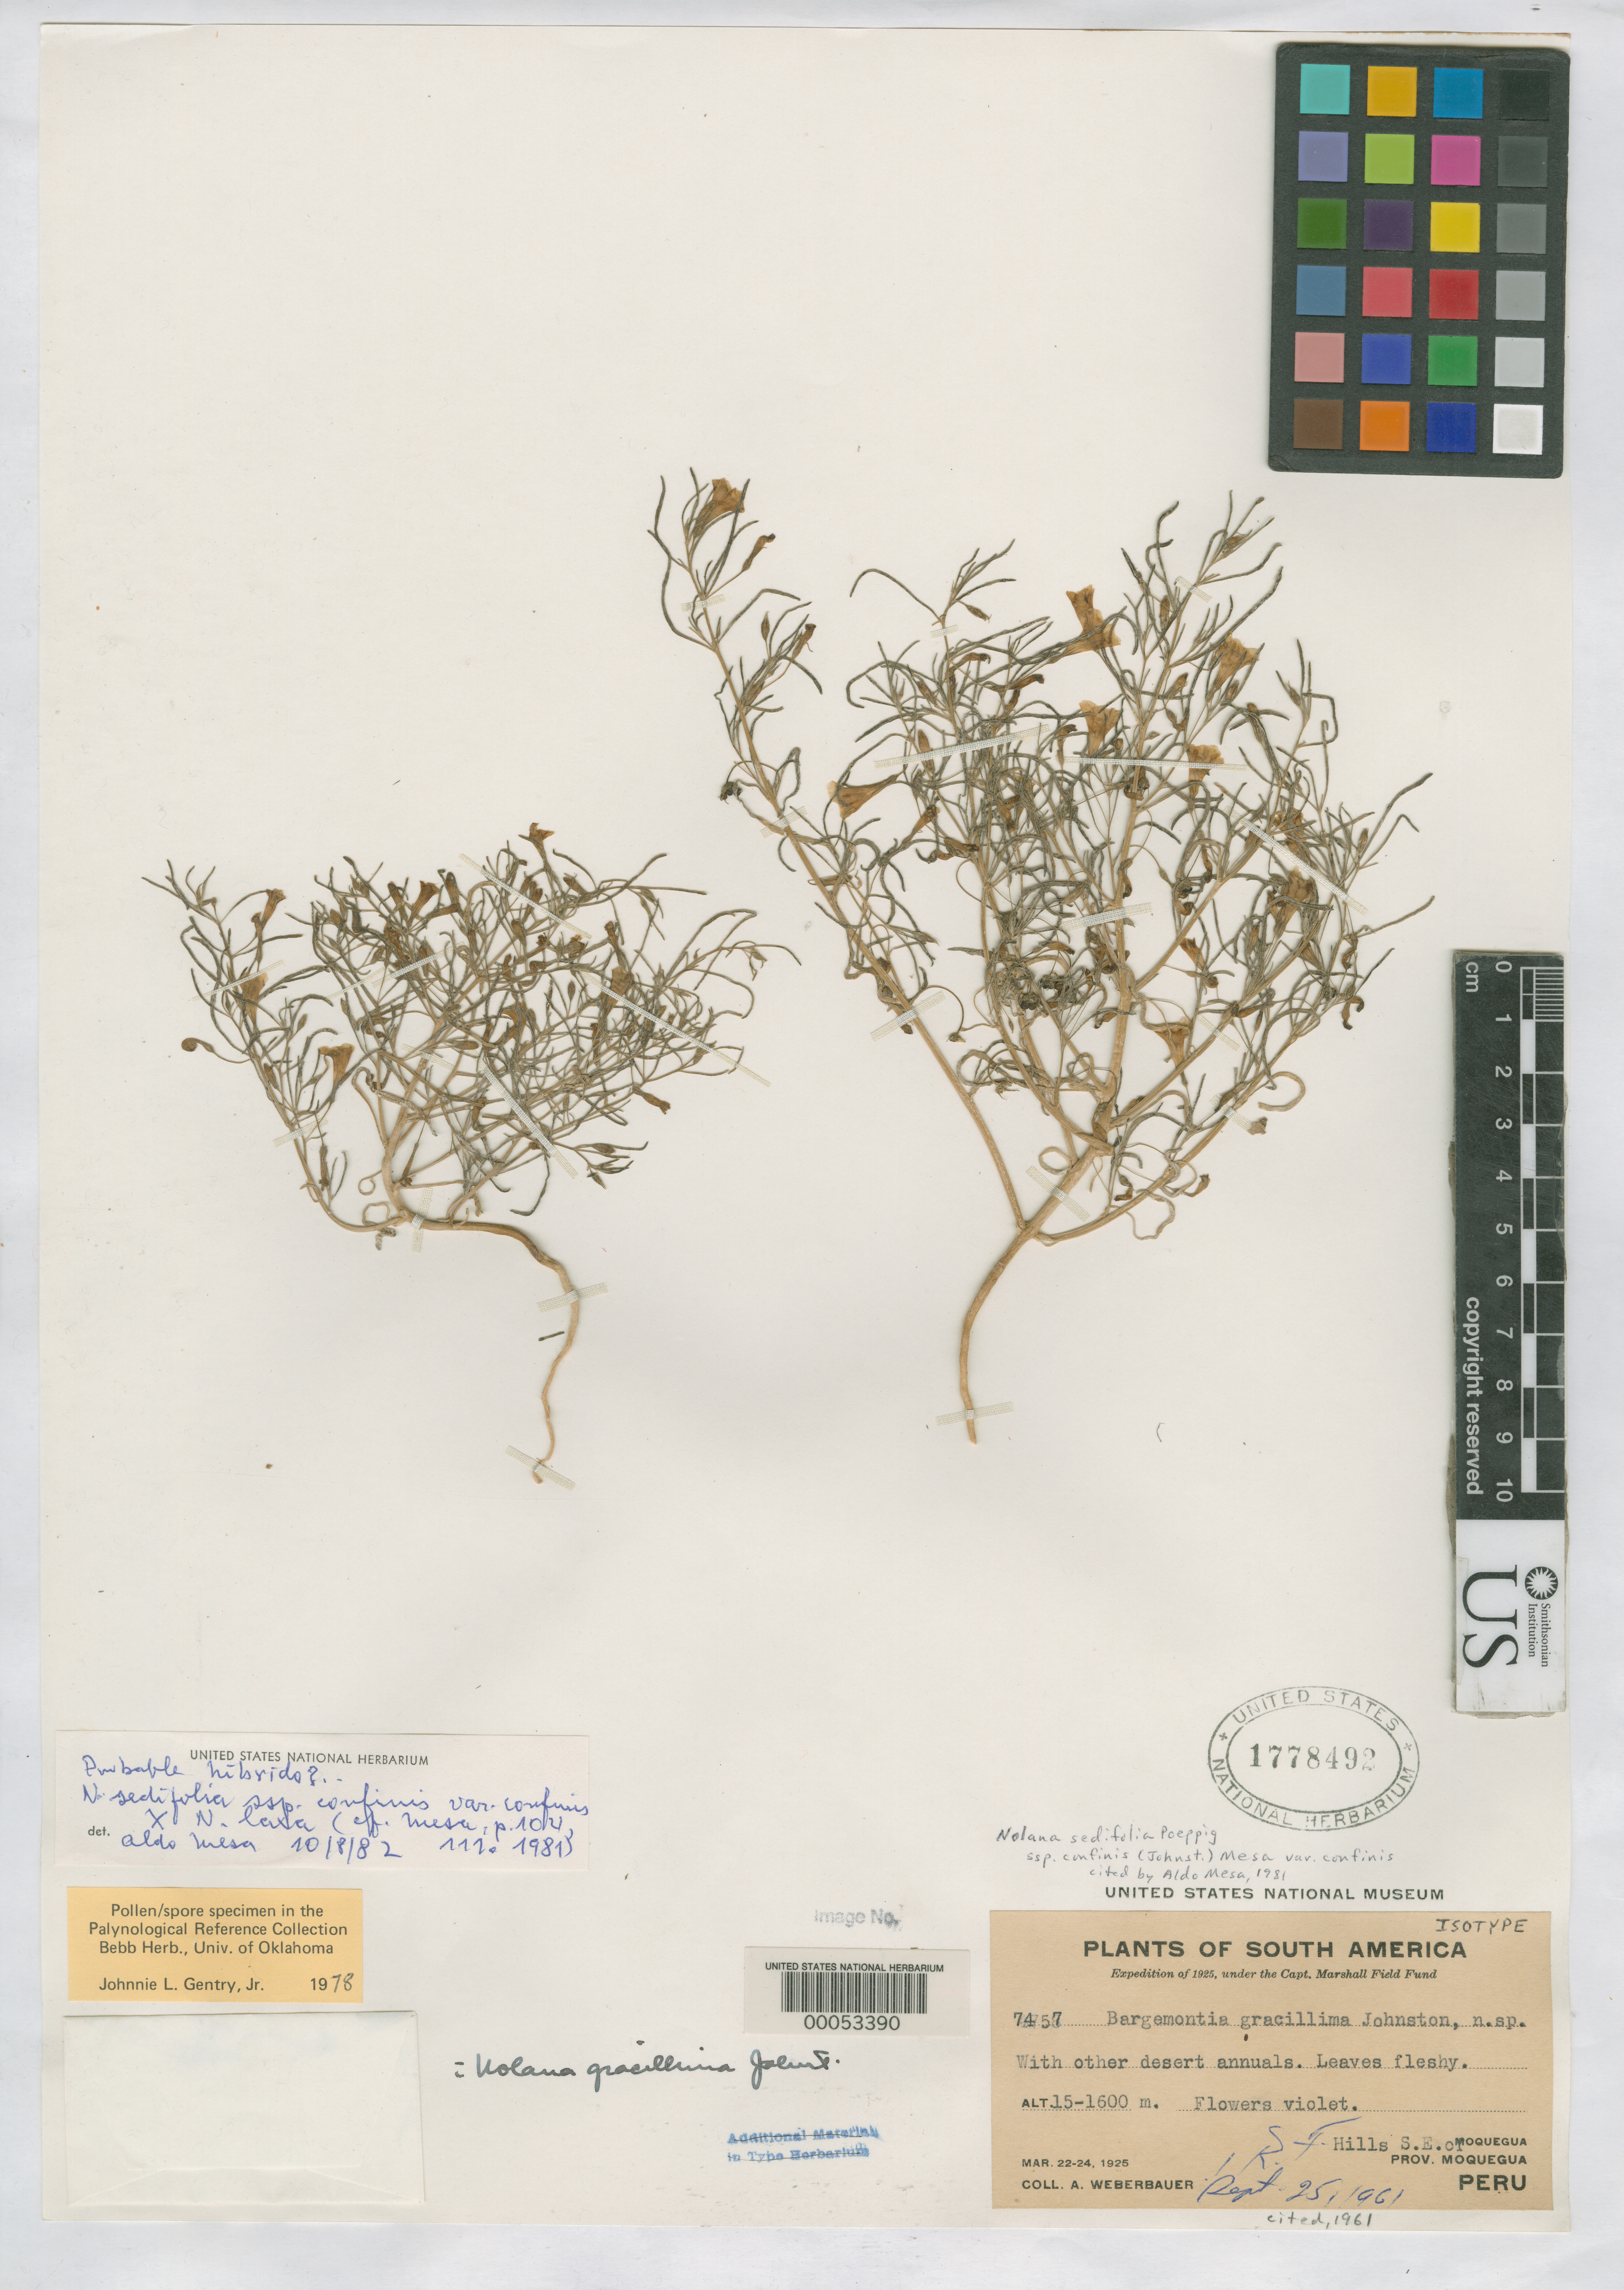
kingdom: Plantae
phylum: Tracheophyta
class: Magnoliopsida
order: Solanales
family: Solanaceae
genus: Bargemontia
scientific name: Bargemontia gracillima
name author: I.M. Johnst.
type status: Isotype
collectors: A. Weberbauer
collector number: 7457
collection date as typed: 22 Mar 1925 to 24 Mar 1925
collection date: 1925-03-22/1925-03-24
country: Peru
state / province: Moquegua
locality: SE of Moquegua.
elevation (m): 1500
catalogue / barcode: US 1778492